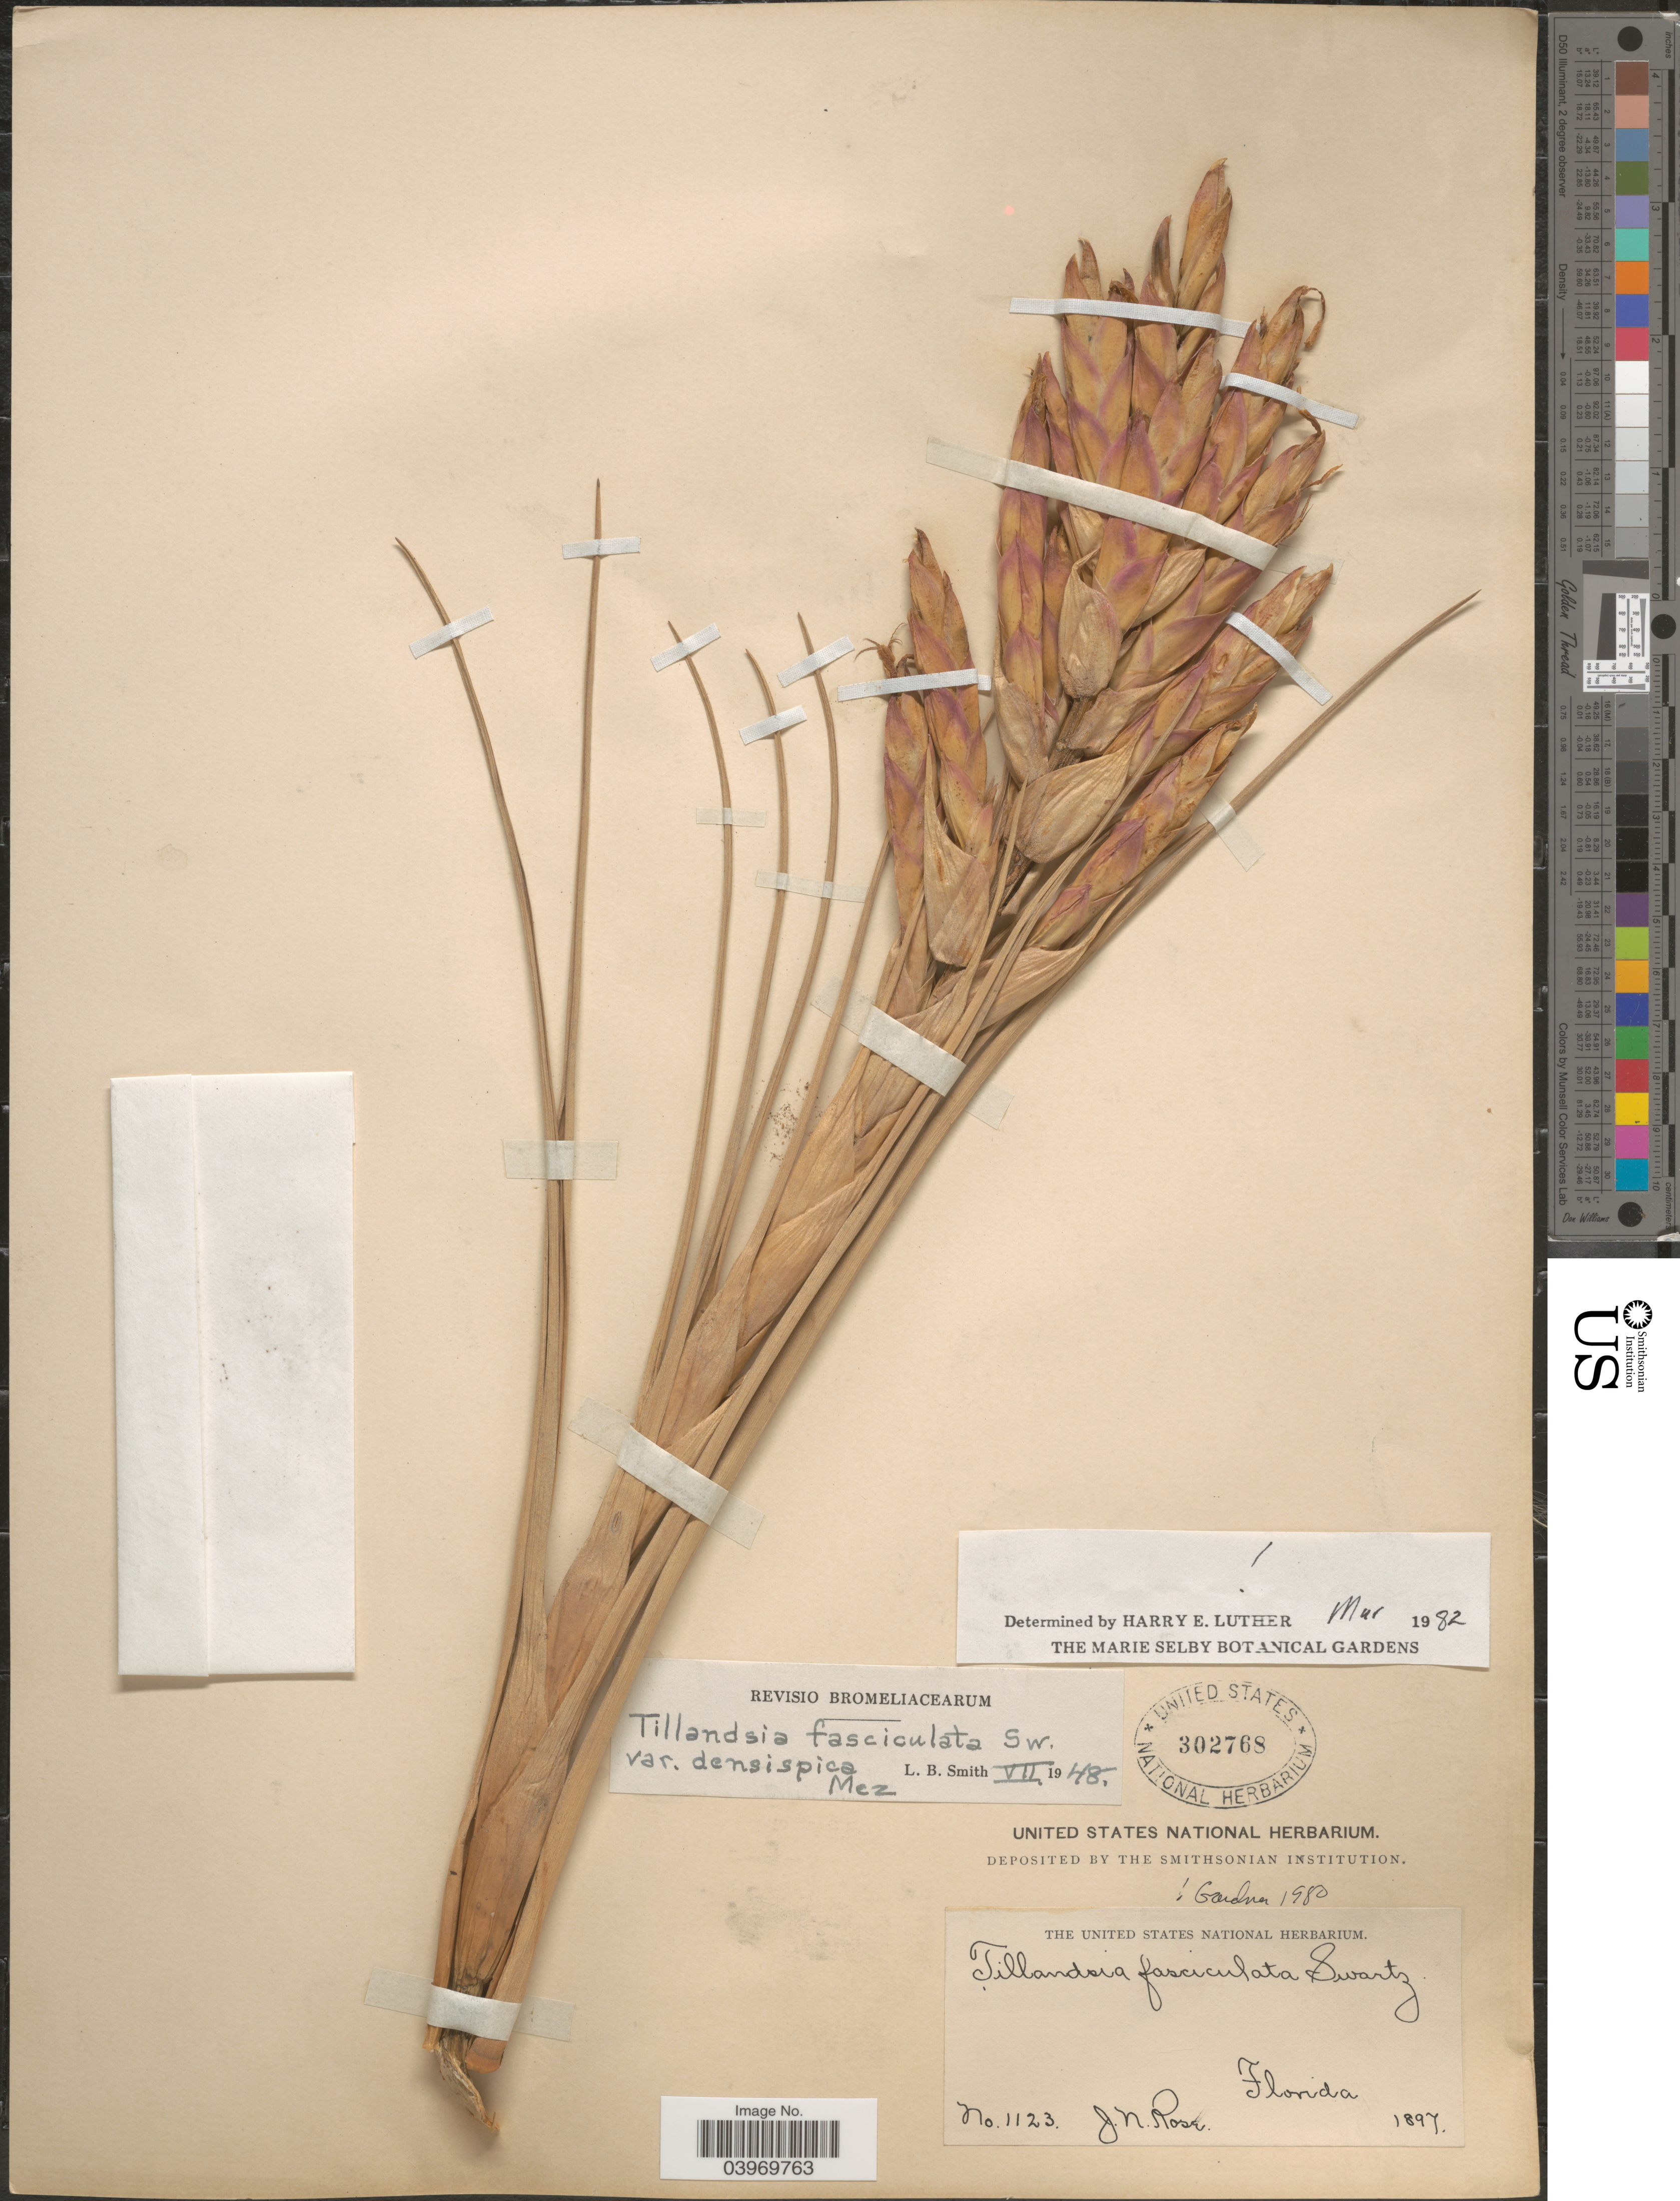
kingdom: Plantae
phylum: Tracheophyta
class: Liliopsida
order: Poales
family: Bromeliaceae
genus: Tillandsia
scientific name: Tillandsia fasciculata var. densispica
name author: Mez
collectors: J. N. Rose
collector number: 1123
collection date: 1897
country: United States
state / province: Florida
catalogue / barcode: US 302768